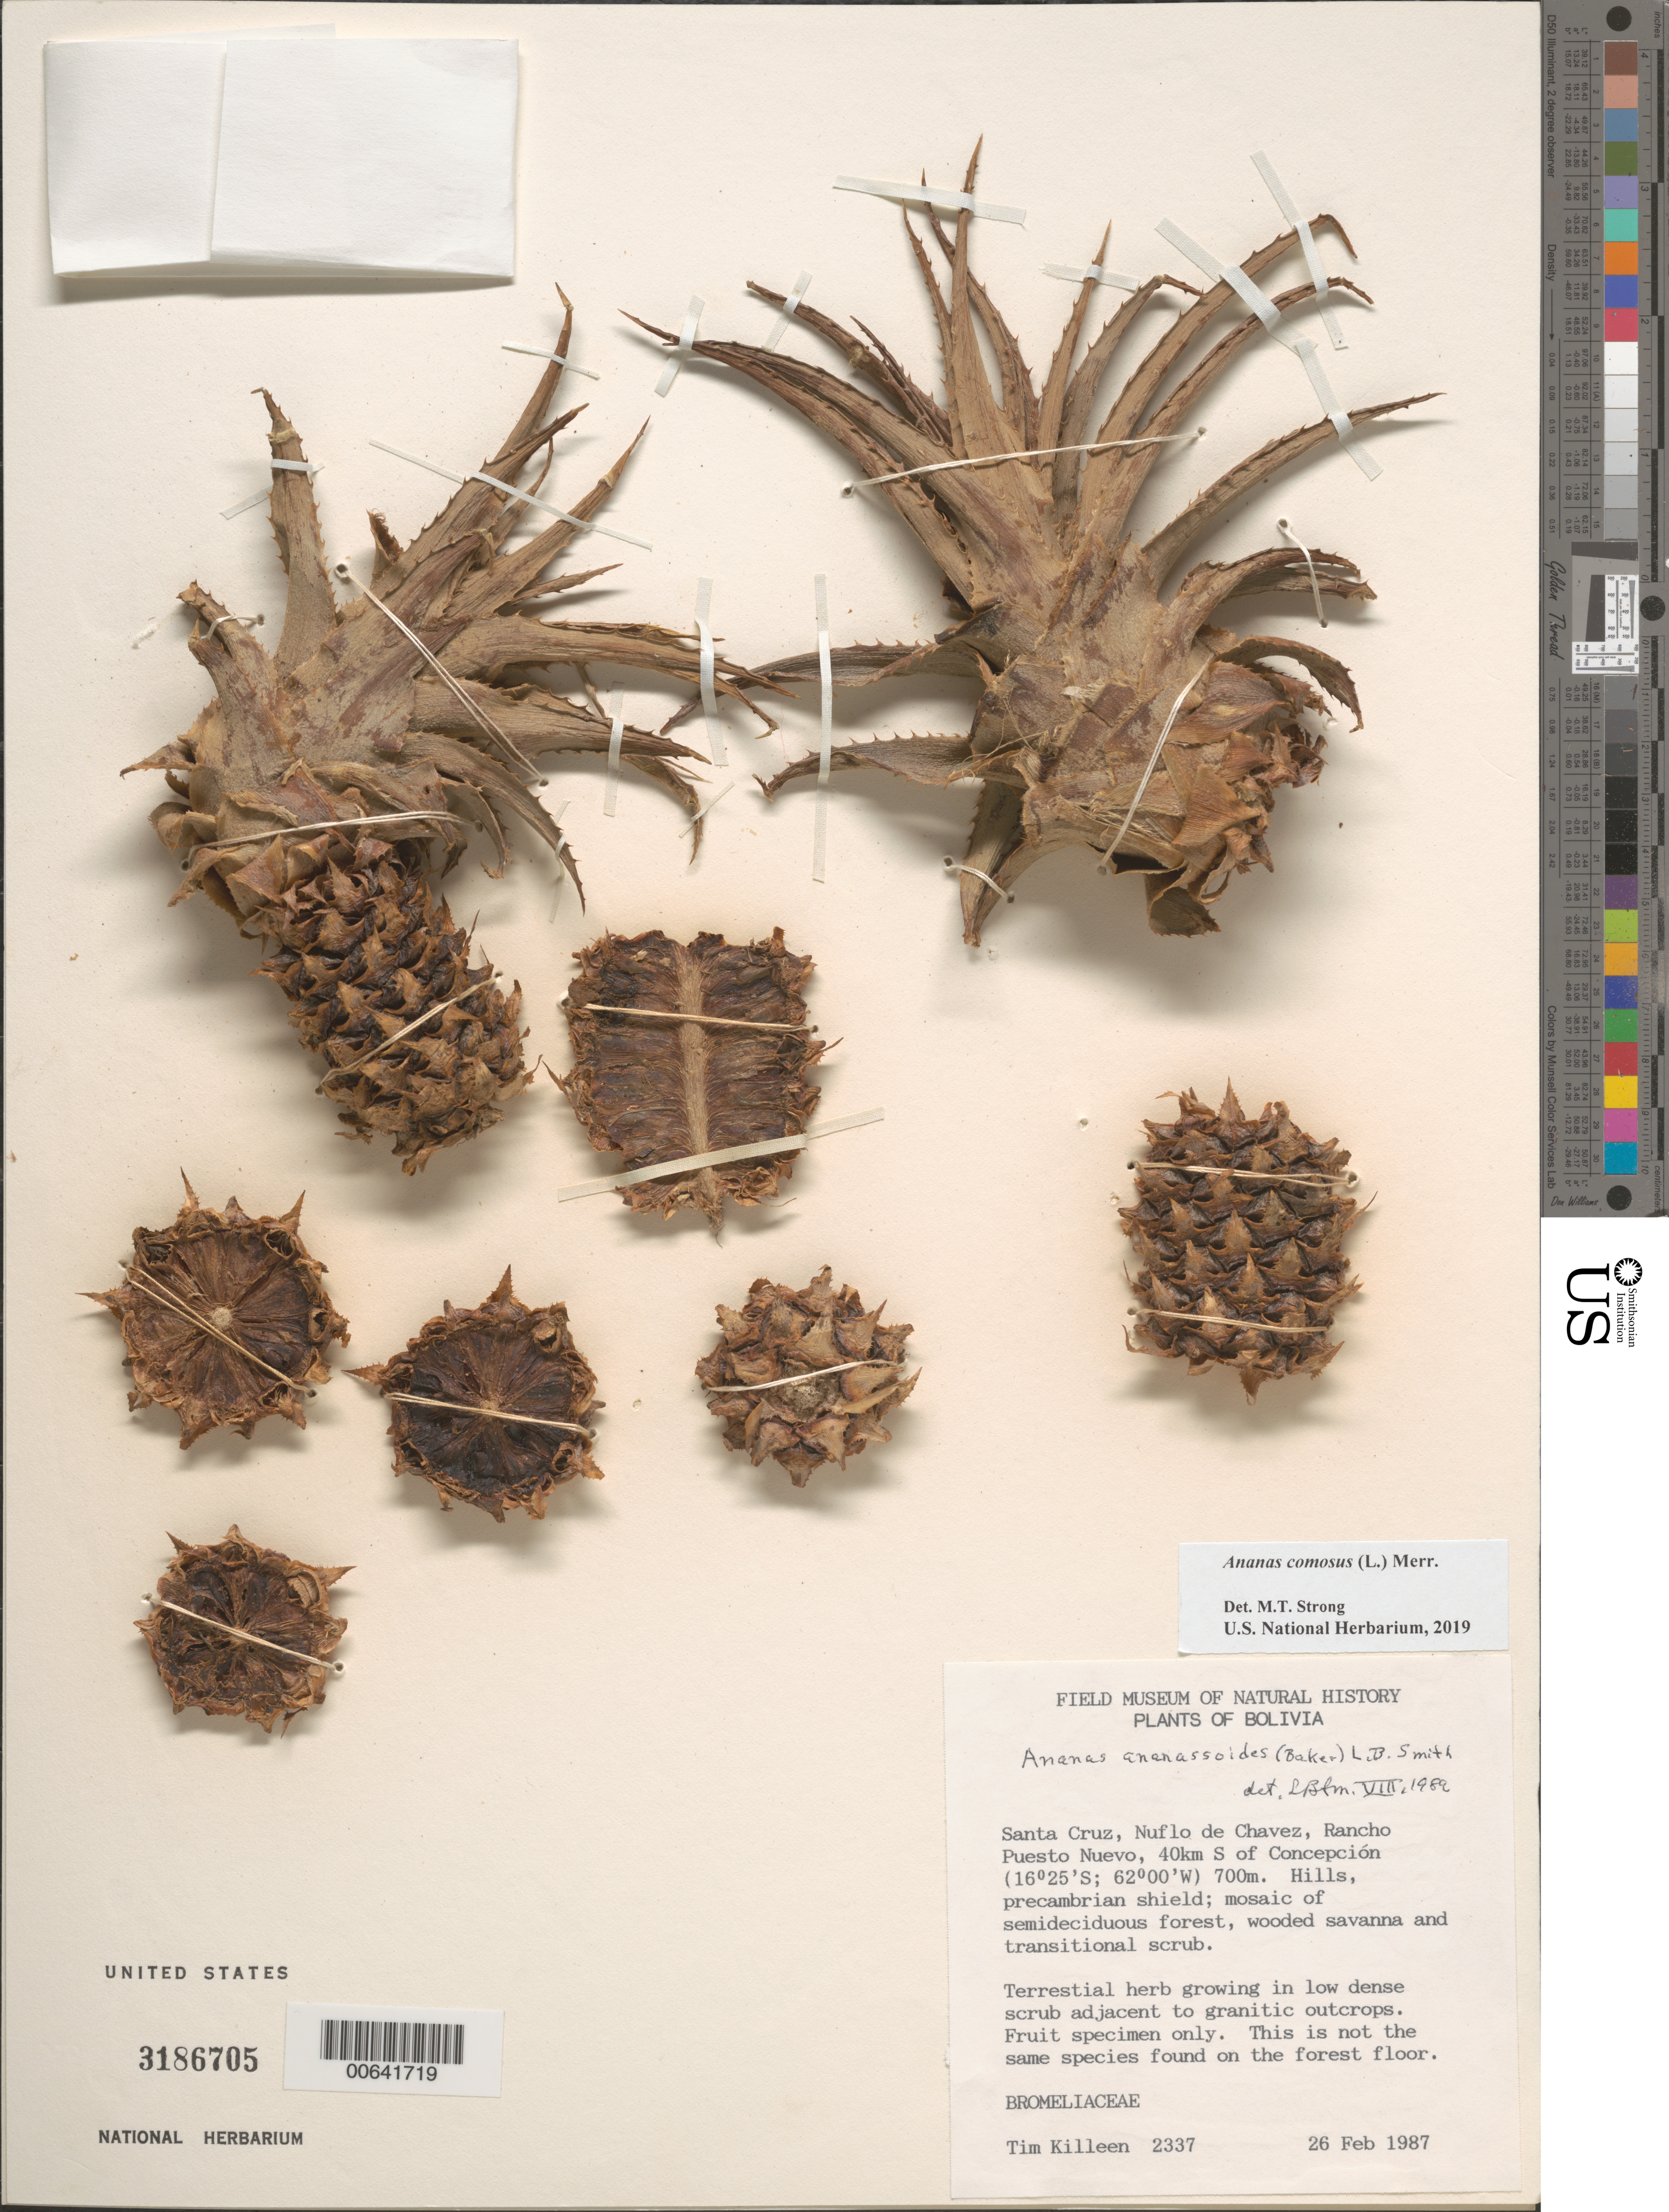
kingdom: Plantae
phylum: Tracheophyta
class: Liliopsida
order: Poales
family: Bromeliaceae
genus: Ananas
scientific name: Ananas comosus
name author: (L.) Merr.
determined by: Strong, Mark T., (BOT), Smithsonian Institution - National Museum of Natural History (UNITED STATES)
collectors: T. Killeen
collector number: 2337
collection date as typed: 26 Feb 1987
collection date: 1987-02-26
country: Bolivia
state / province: Santa Cruz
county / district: Ñuflo de Chávez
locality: Rancho Puesto Nuevo, 40 km al S de Concepción.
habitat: Mosaico de Bosque semideciduo y Sabana arbolada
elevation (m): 700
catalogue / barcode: US 3186705